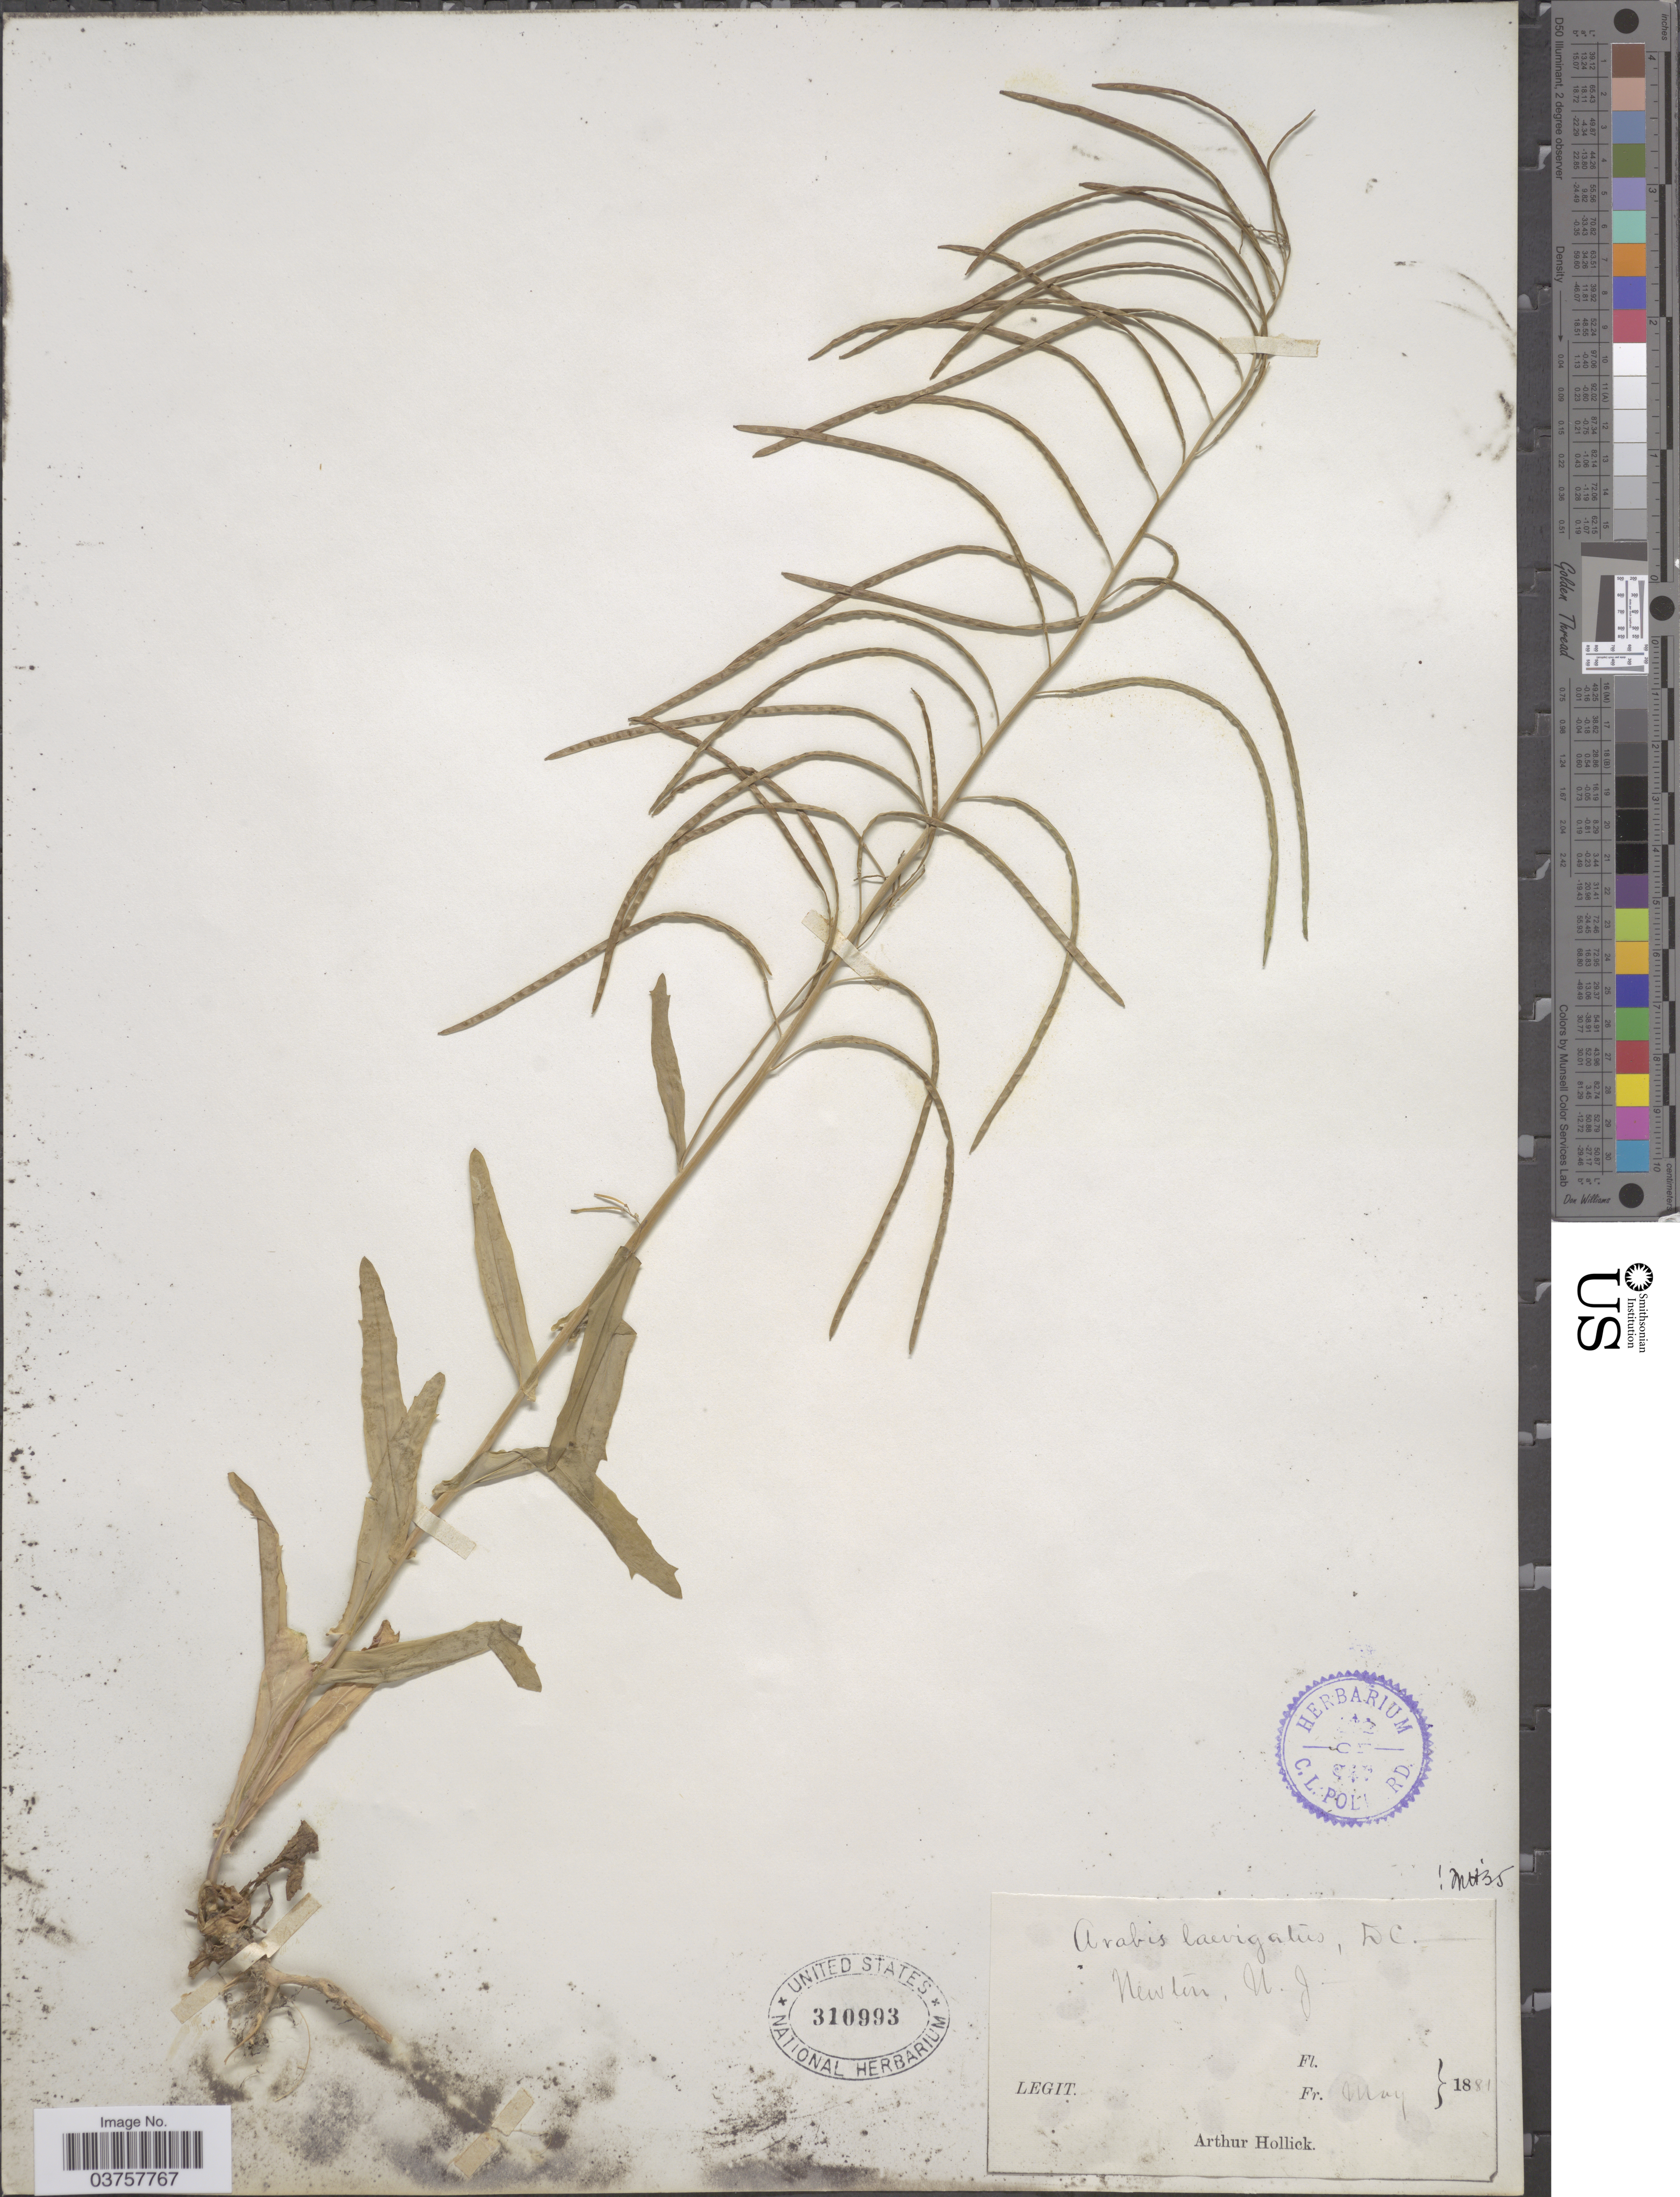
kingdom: Plantae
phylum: Tracheophyta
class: Magnoliopsida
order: Brassicales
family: Brassicaceae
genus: Arabis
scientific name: Arabis laevigata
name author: (Muhl. ex Willd.) Poir.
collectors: A. Hollick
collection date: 1881-05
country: United States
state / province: New Jersey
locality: Newton.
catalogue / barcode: US 310993